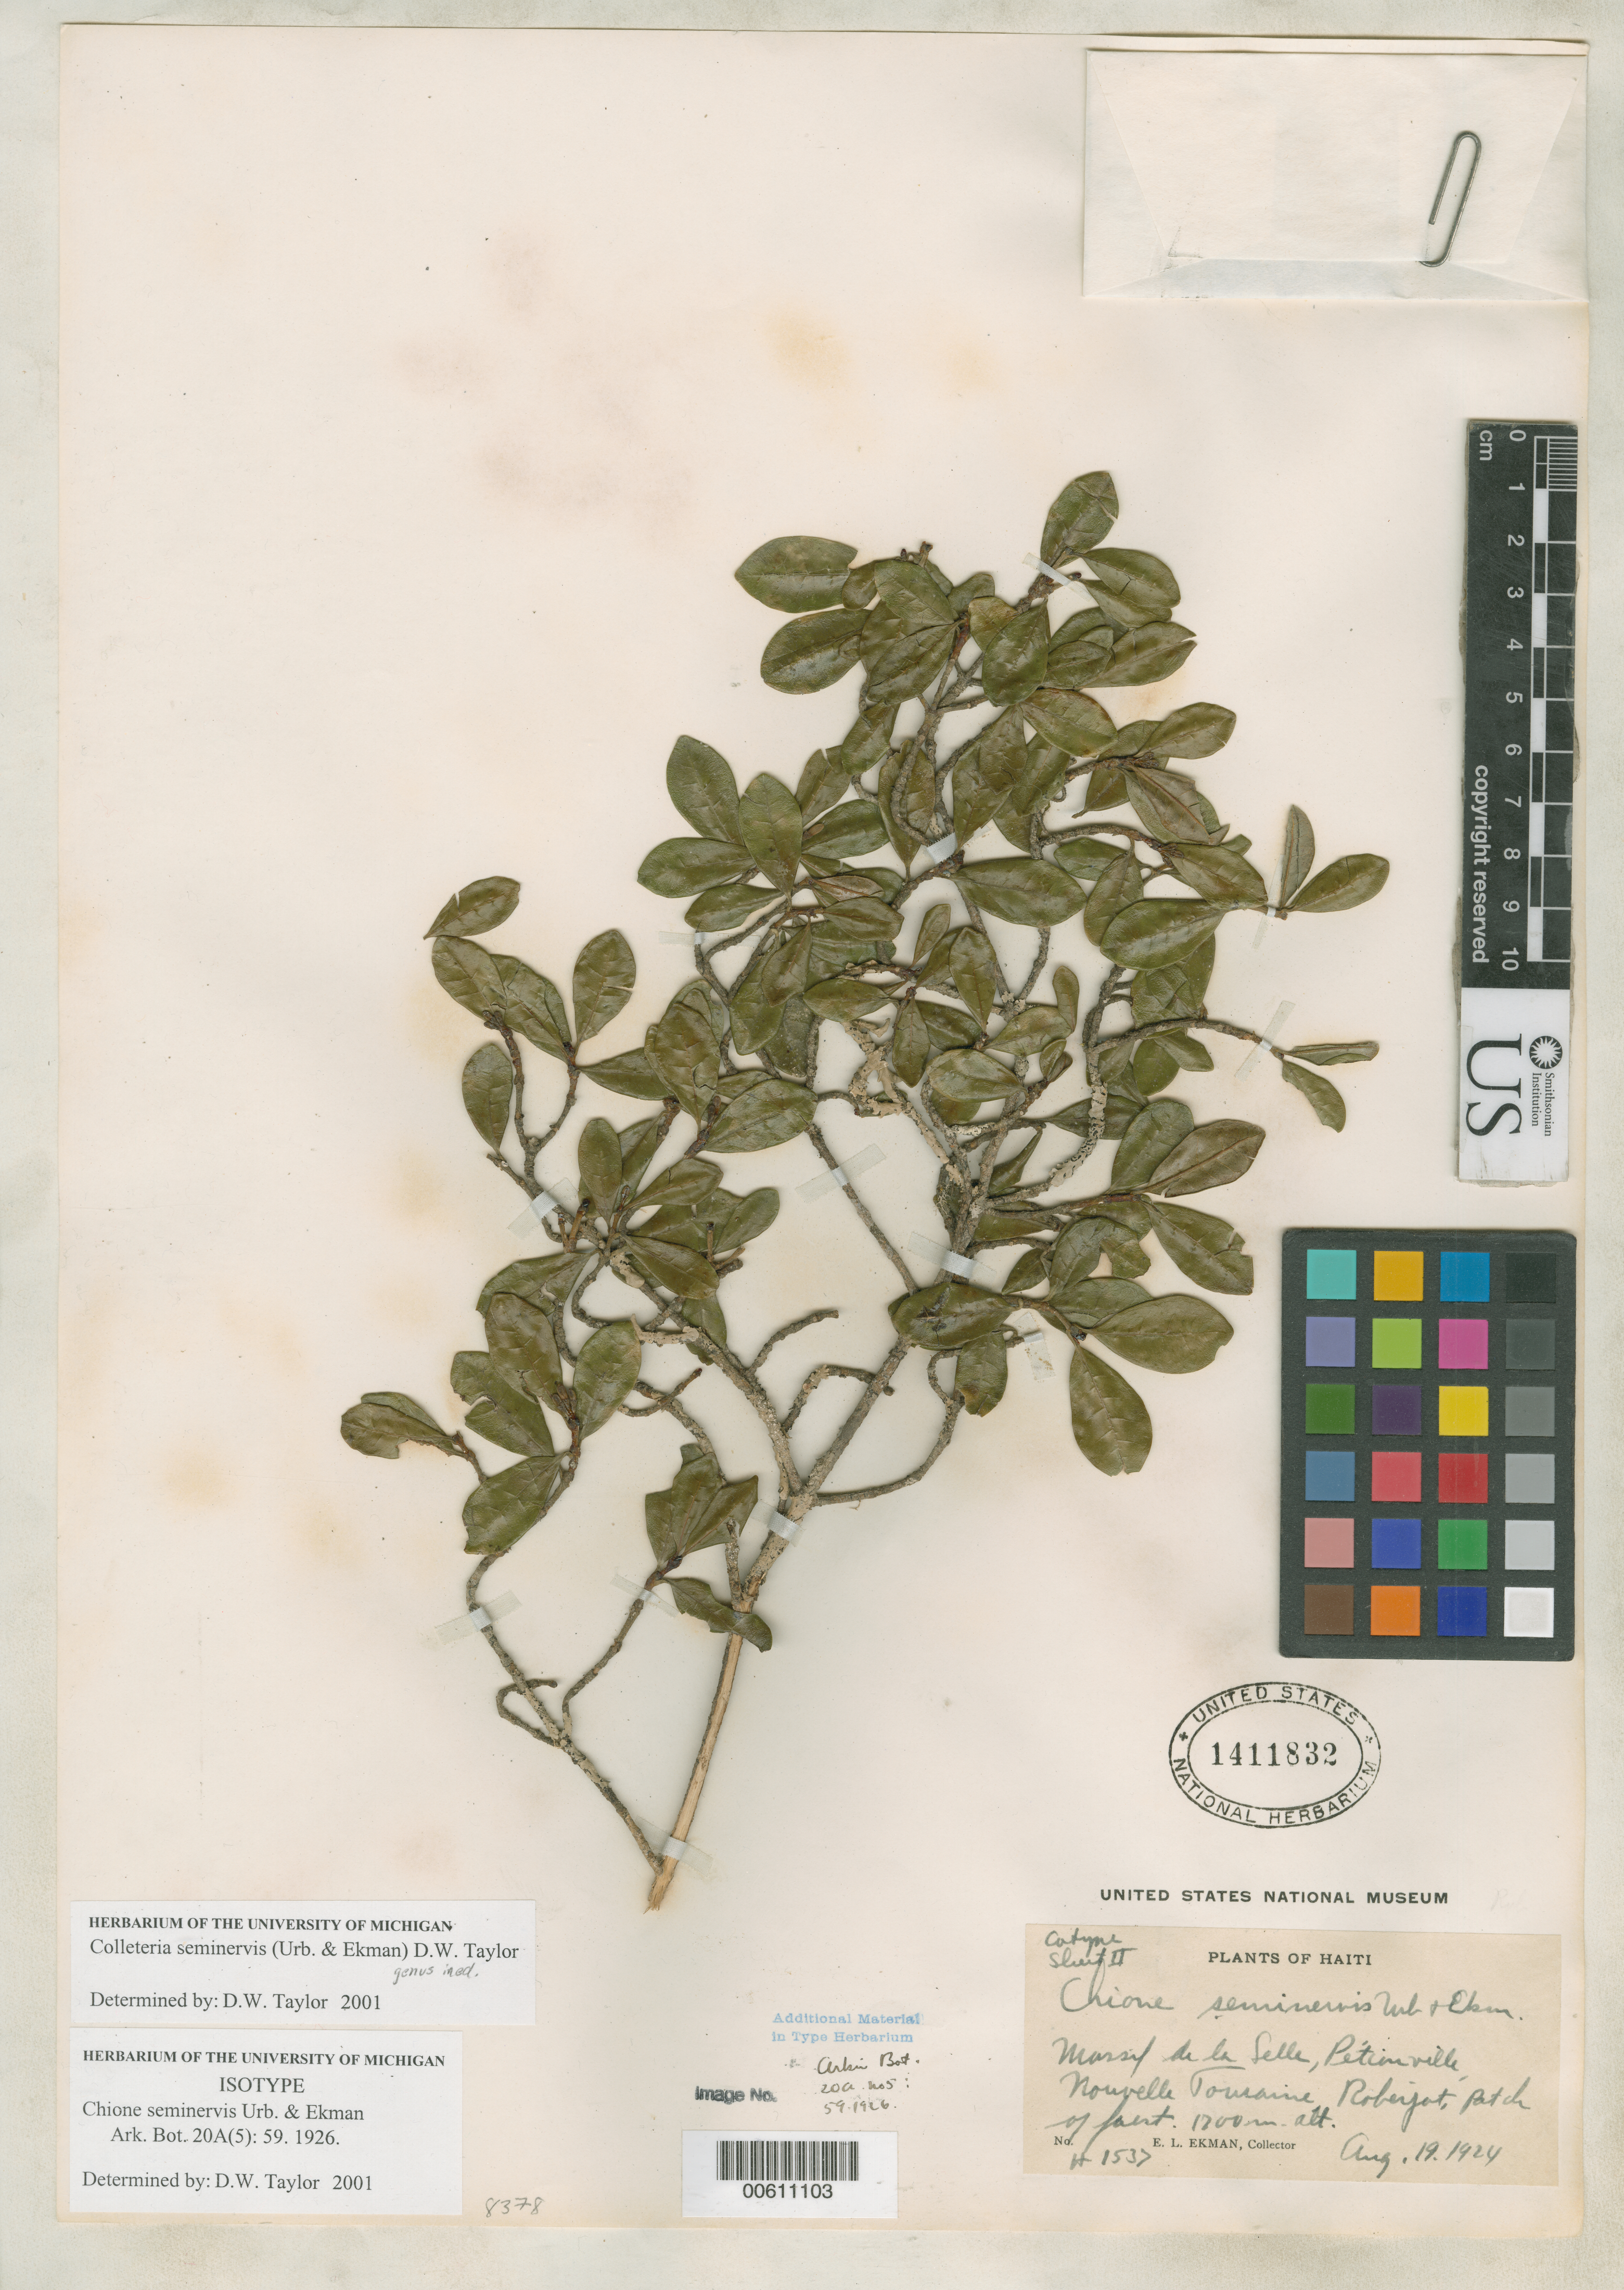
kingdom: Plantae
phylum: Tracheophyta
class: Magnoliopsida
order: Gentianales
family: Rubiaceae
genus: Chione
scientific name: Chione seminervis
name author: Urb. & Ekman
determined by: Taylor, D. W., (MICH), University of Michigan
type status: Isotype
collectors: E. L. Ekman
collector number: H 1537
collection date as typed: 19 Aug 1924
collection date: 1924-08-19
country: Haiti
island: Hispaniola Island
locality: Massif de la Selle, Pétionville , Nouvelle Touraine Roberjat.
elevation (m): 1700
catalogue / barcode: US 1411832